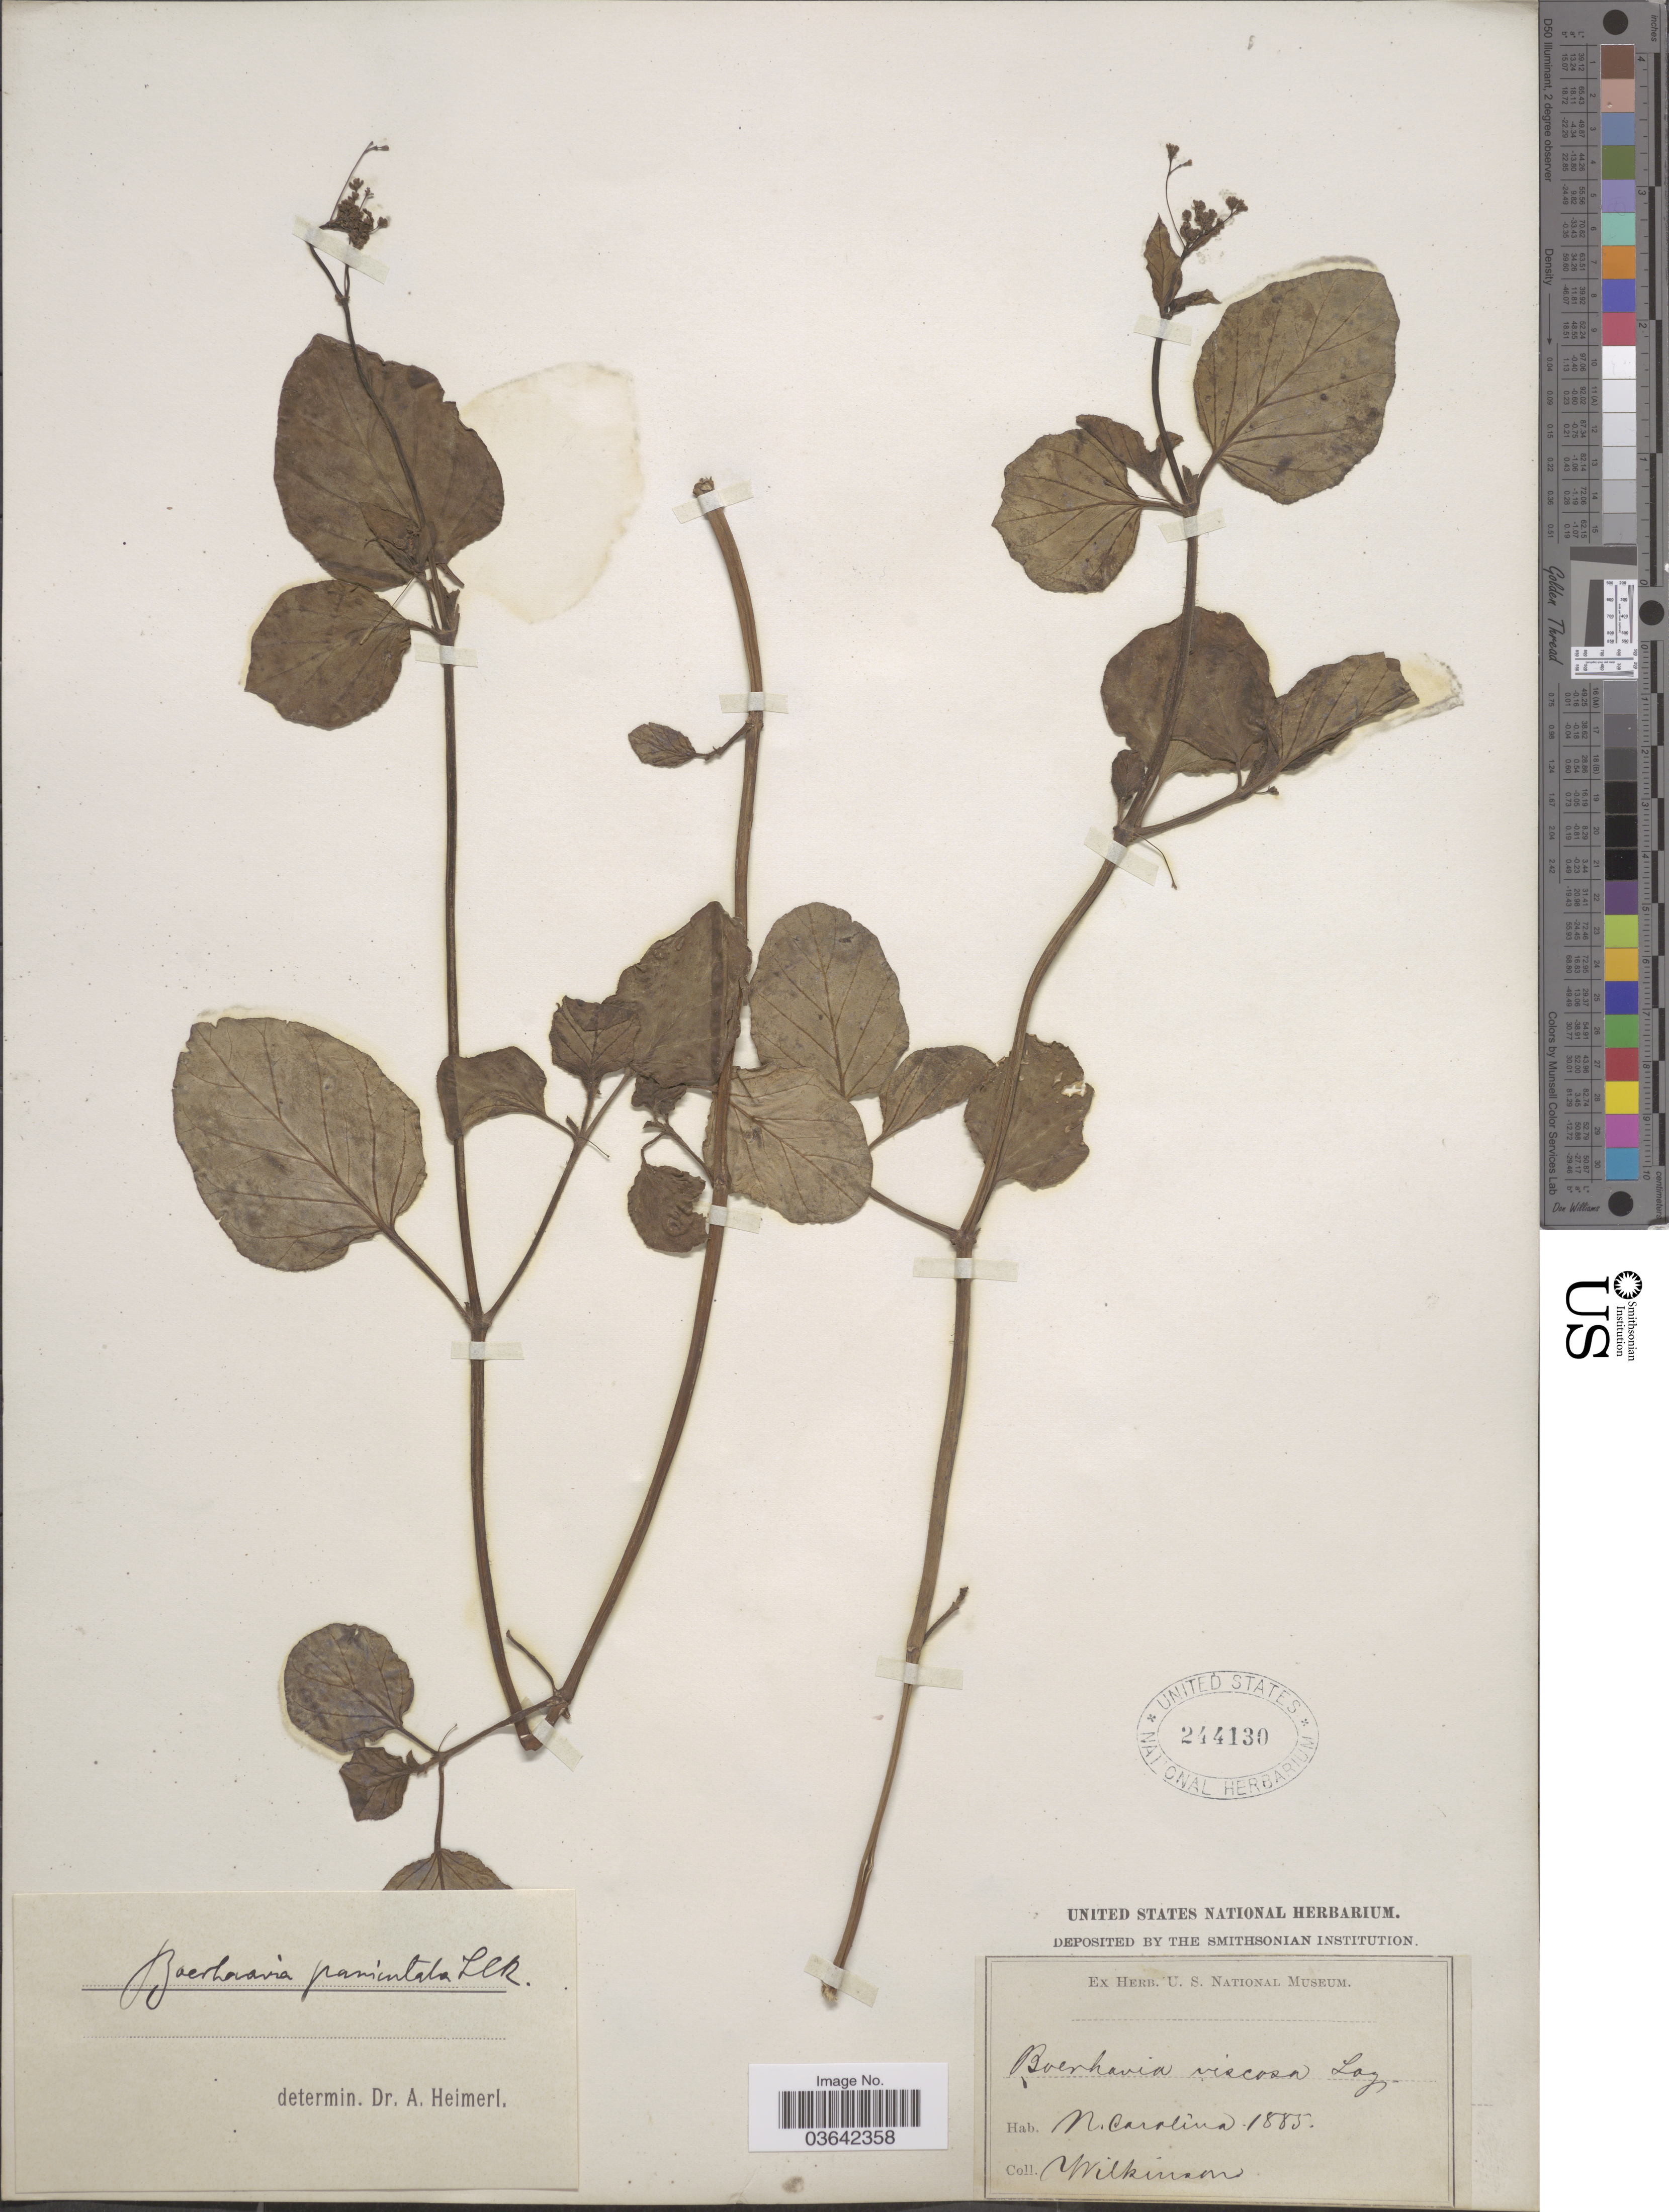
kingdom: Plantae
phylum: Tracheophyta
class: Magnoliopsida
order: Caryophyllales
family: Nyctaginaceae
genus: Boerhavia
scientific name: Boerhavia adscendens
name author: Willd.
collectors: Wilkinson, --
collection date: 1885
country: United States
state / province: North Carolina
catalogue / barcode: US 244130